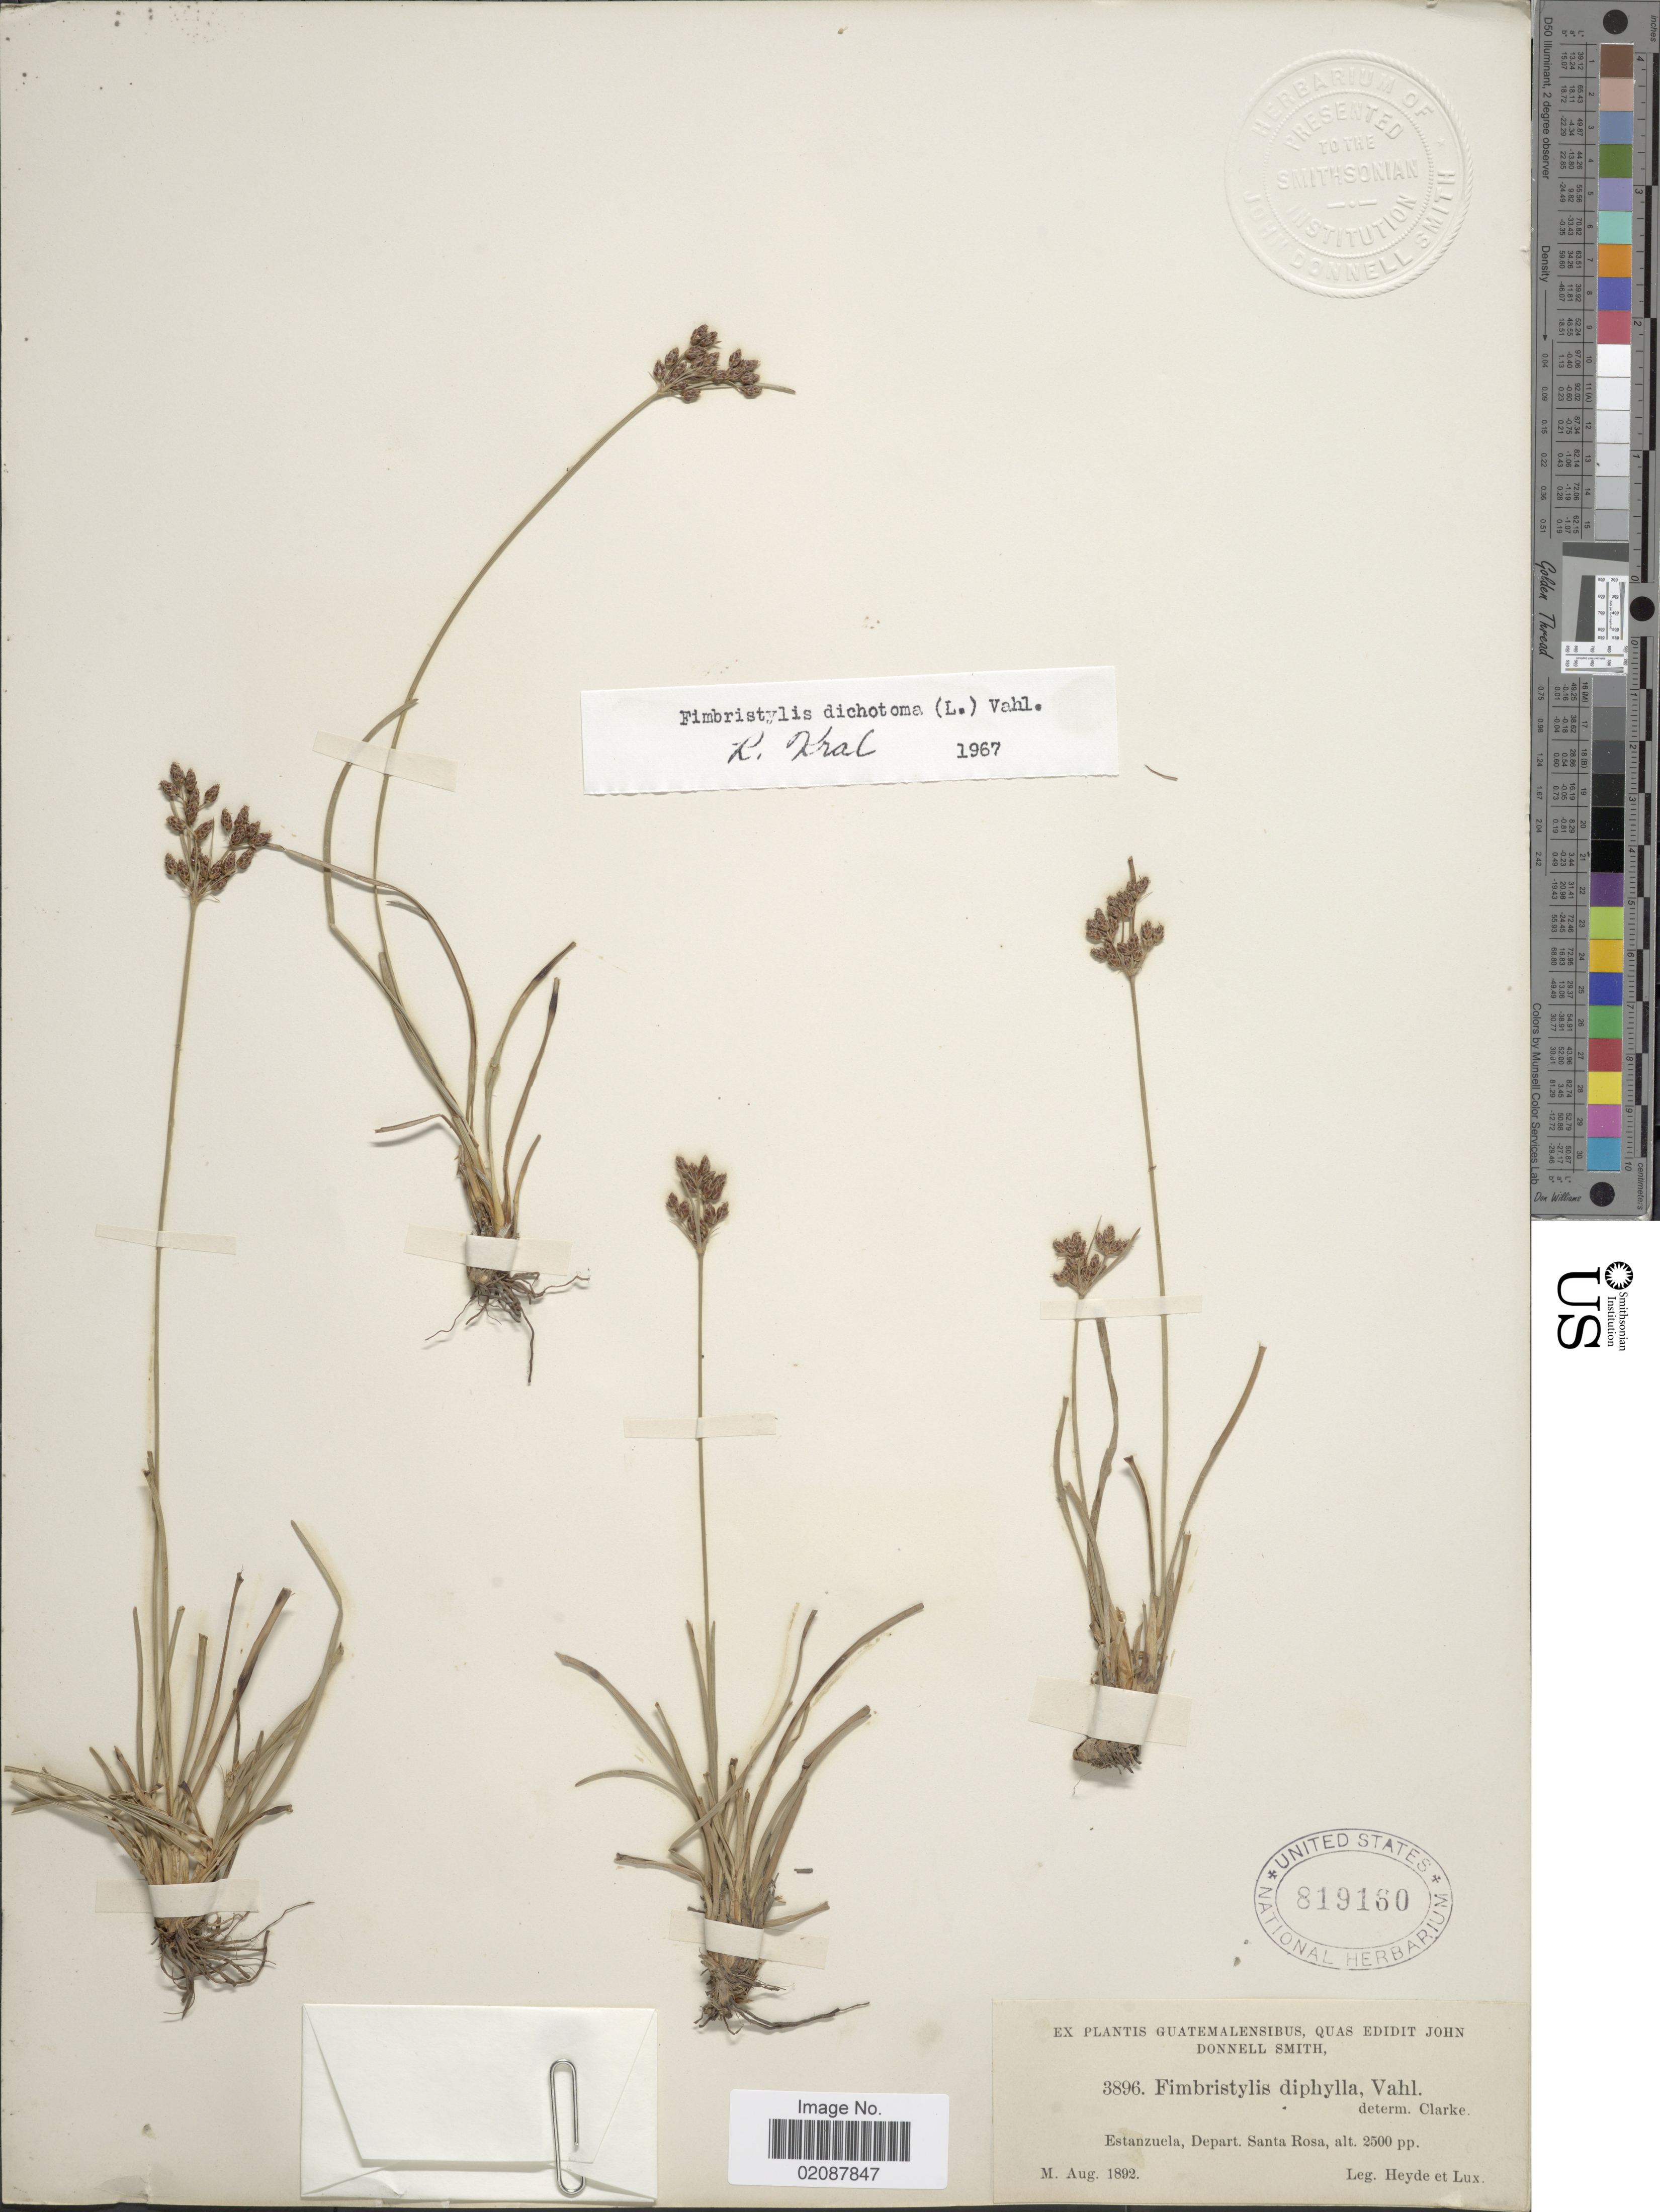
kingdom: Plantae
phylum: Tracheophyta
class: Liliopsida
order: Poales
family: Cyperaceae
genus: Fimbristylis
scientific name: Fimbristylis dichotoma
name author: (L.) Vahl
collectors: Heyde & Lux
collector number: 3896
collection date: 1892-08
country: Guatemala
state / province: Santa Rosa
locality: Estanzuela, Depart. Santa Rosa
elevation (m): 762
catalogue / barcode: US 819160